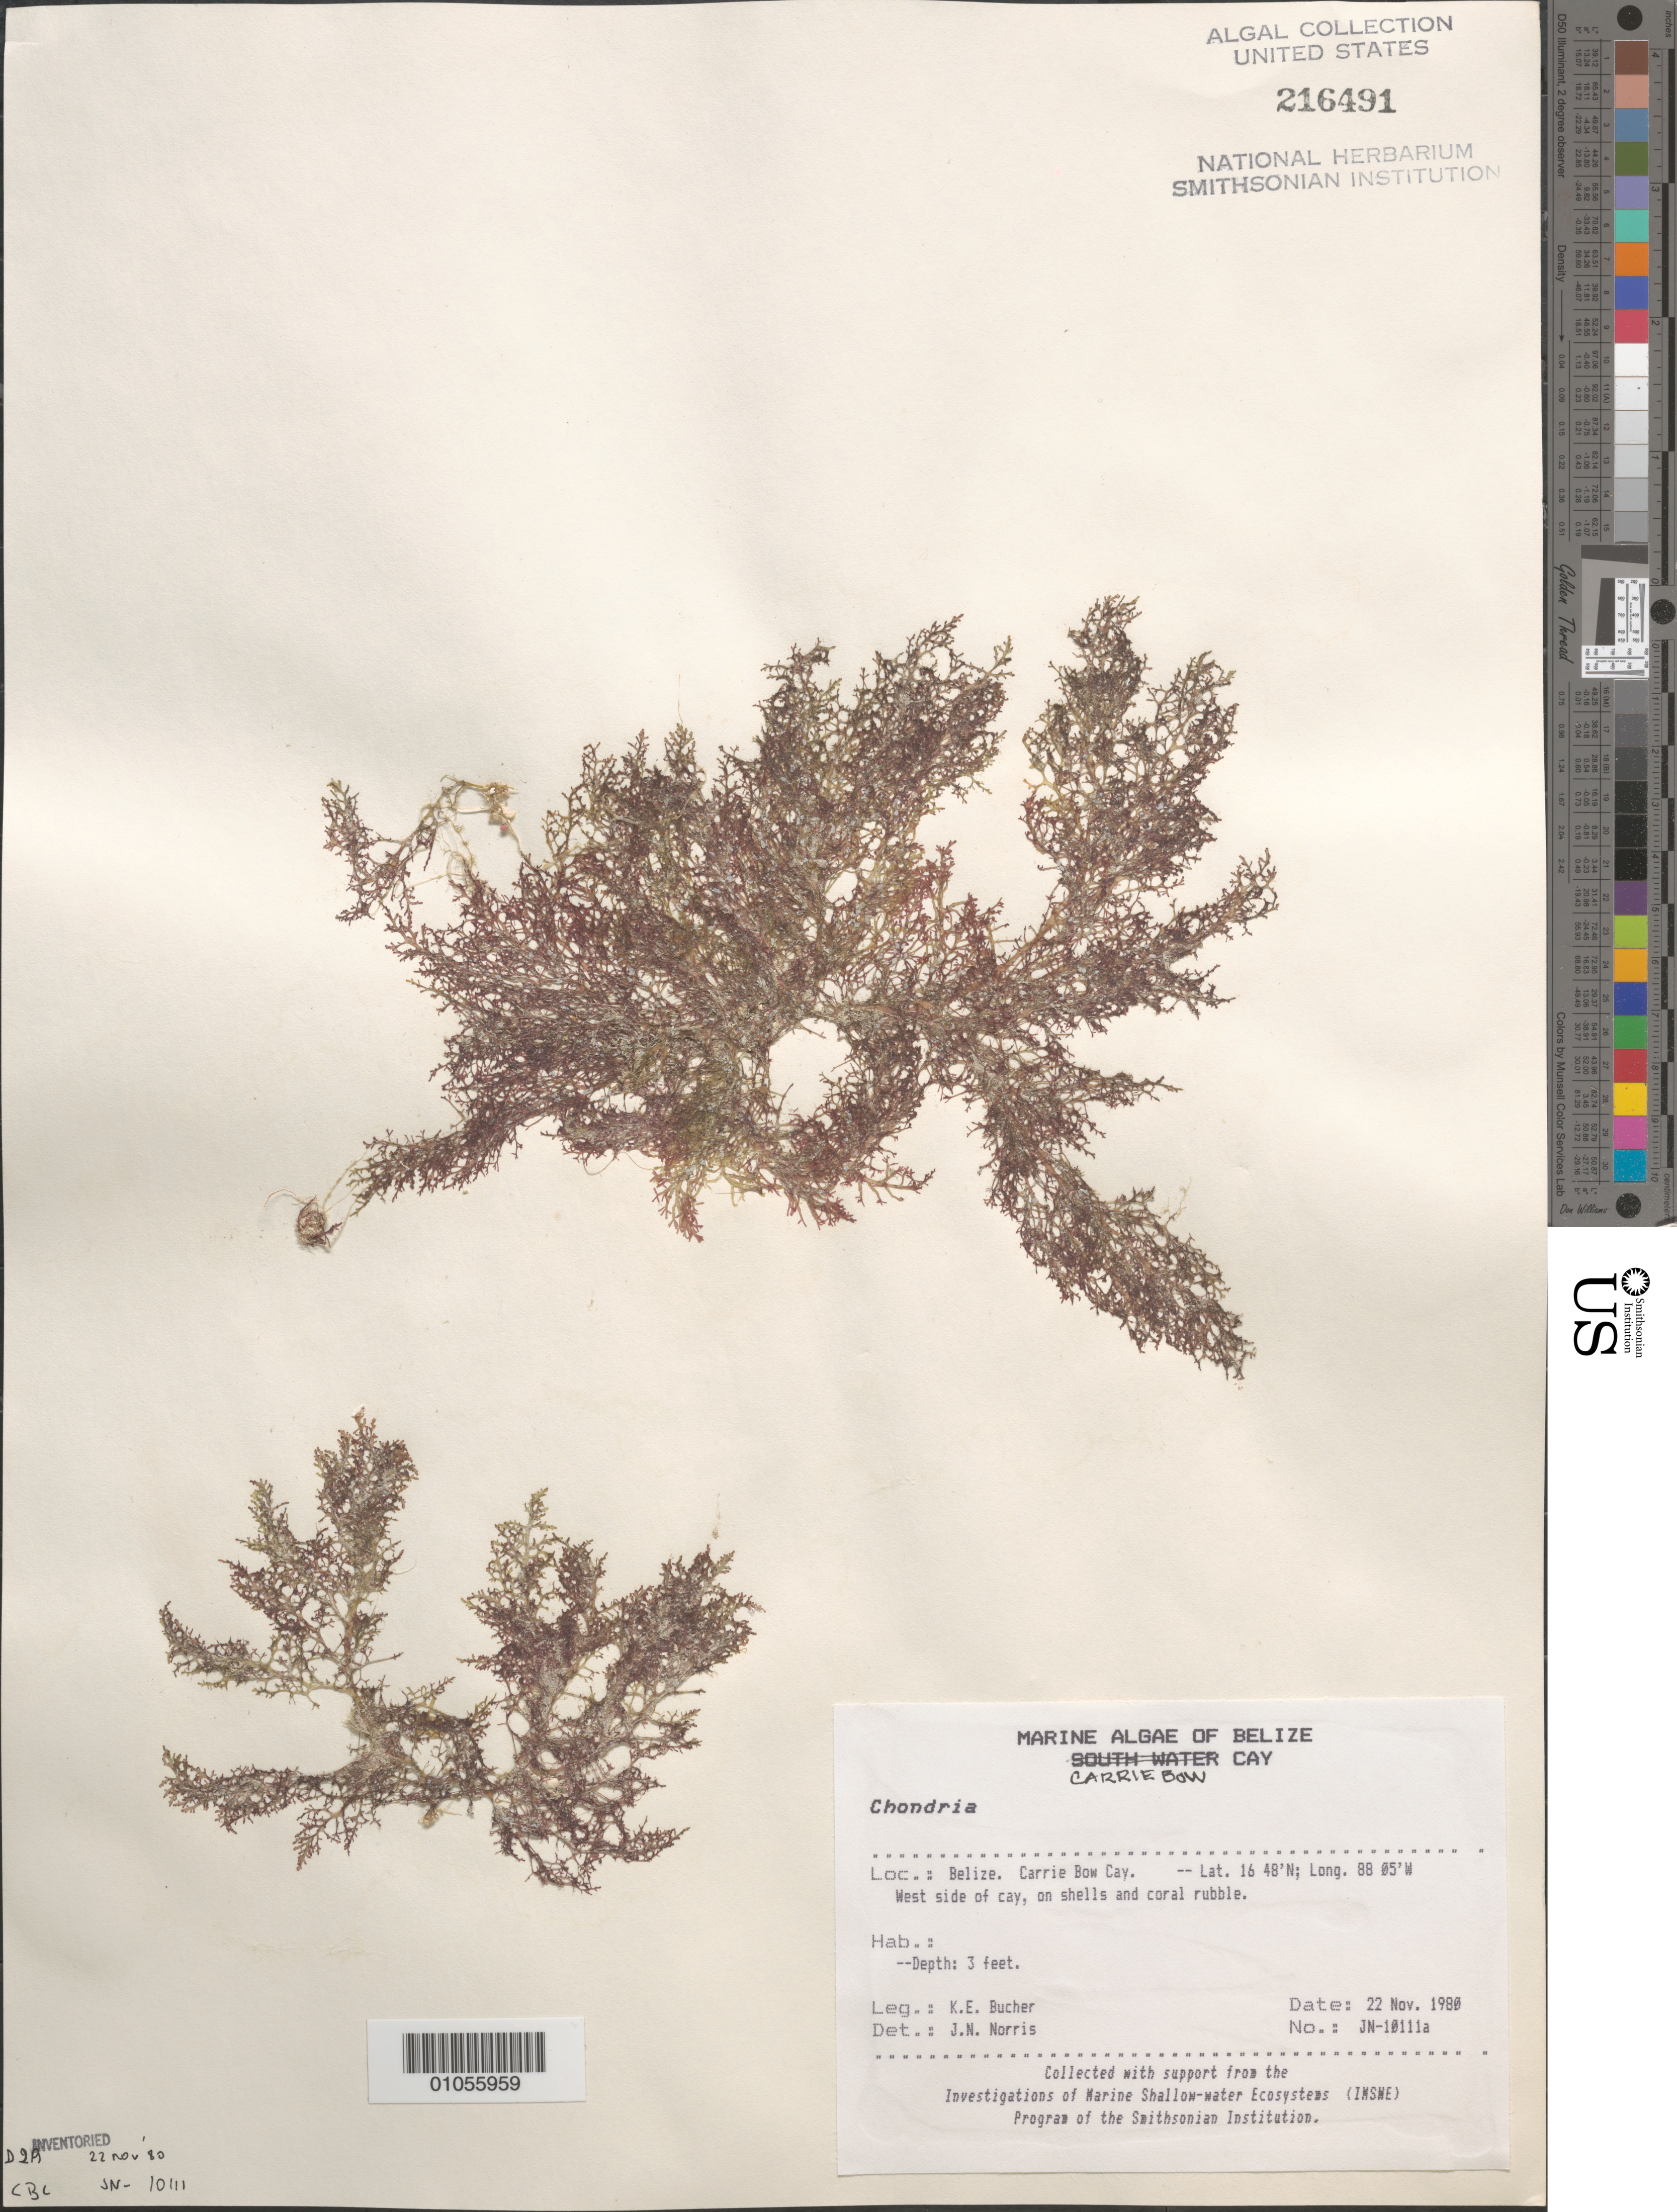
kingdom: Plantae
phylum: Rhodophyta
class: Florideophyceae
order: Ceramiales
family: Rhodomelaceae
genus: Chondria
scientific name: Chondria sp.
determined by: Norris, James N.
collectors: K. E. Bucher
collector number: JN-10111A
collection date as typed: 22 Nov 1980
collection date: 1980-11-22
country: Belize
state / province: Stann Creek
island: Carrie Bow Cay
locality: West side of cay, on shells and coral rubble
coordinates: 16 48'N, 88 05'W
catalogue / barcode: US 216491